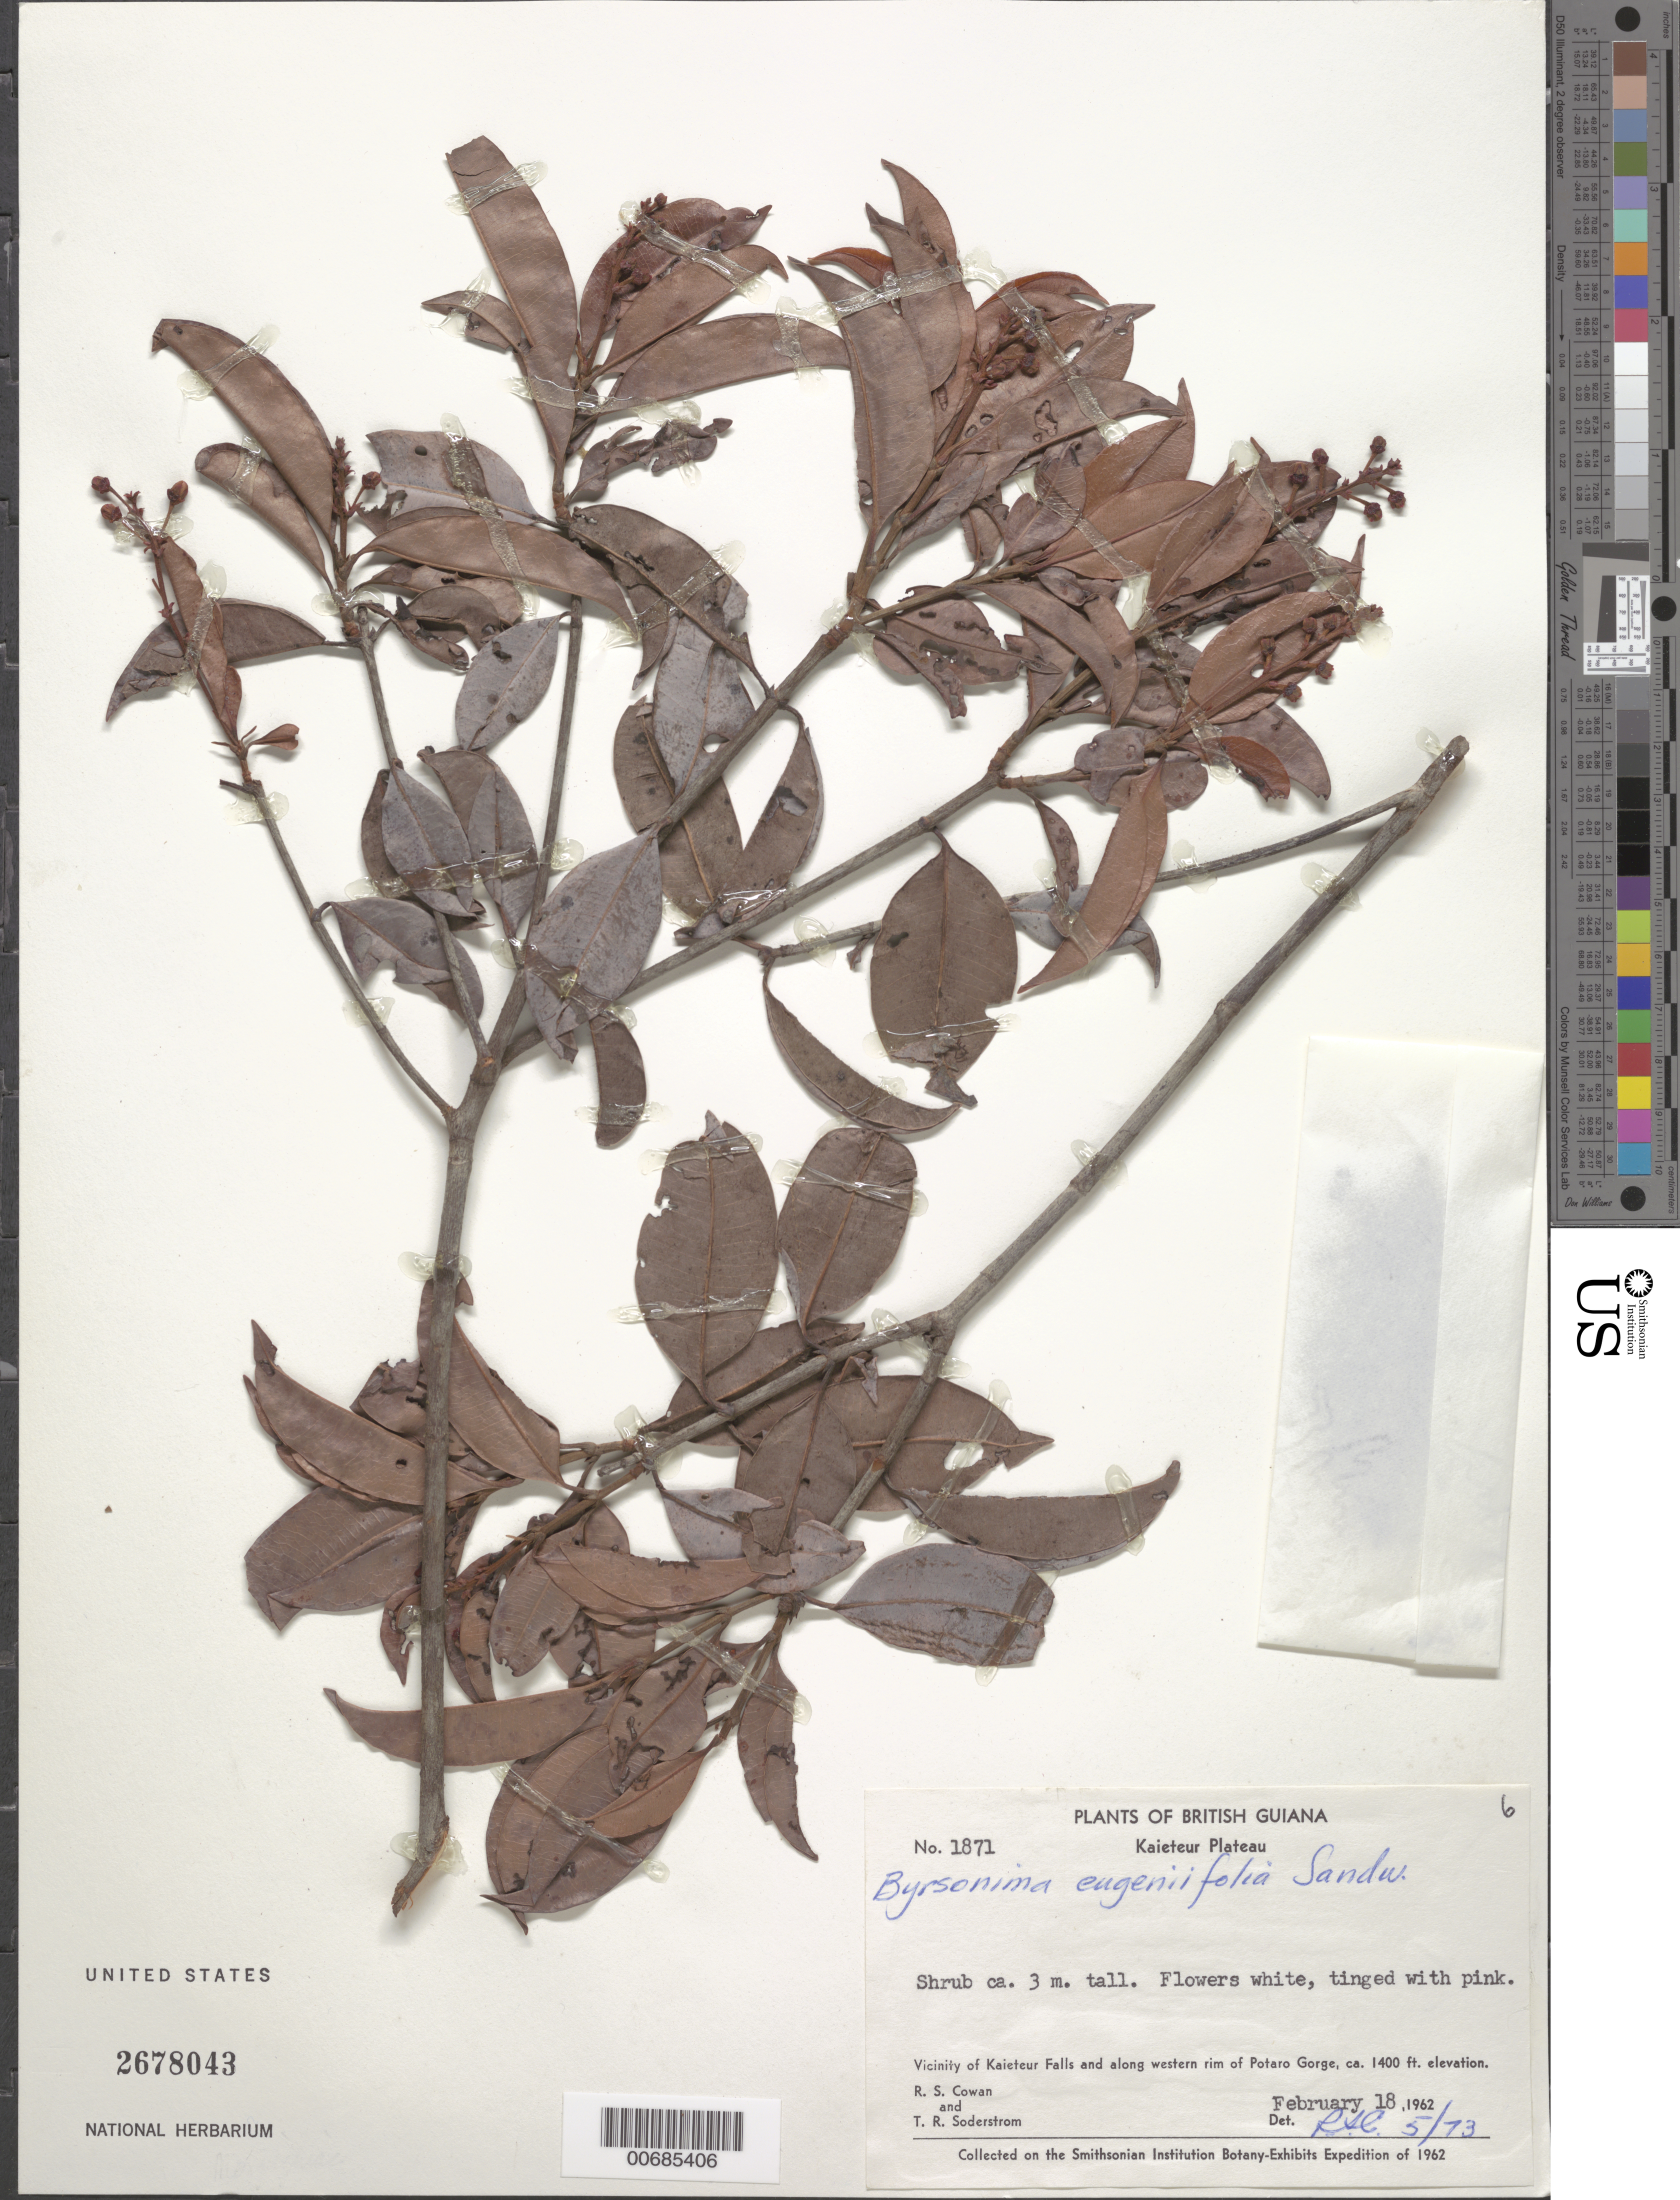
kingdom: Plantae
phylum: Tracheophyta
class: Magnoliopsida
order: Malpighiales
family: Malpighiaceae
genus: Byrsonima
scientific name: Byrsonima eugeniifolia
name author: Sandwith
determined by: Cowan, R. S.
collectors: R. S. Cowan & T. R. Soderstrom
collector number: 1871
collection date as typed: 18-Feb-62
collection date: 1962-02-18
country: Guyana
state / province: Potaro-Siparuni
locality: Kaieteur Plateau, vicinity of Kaieteur Falls and western rim of Potaro Gorge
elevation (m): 427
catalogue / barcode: US 2678043